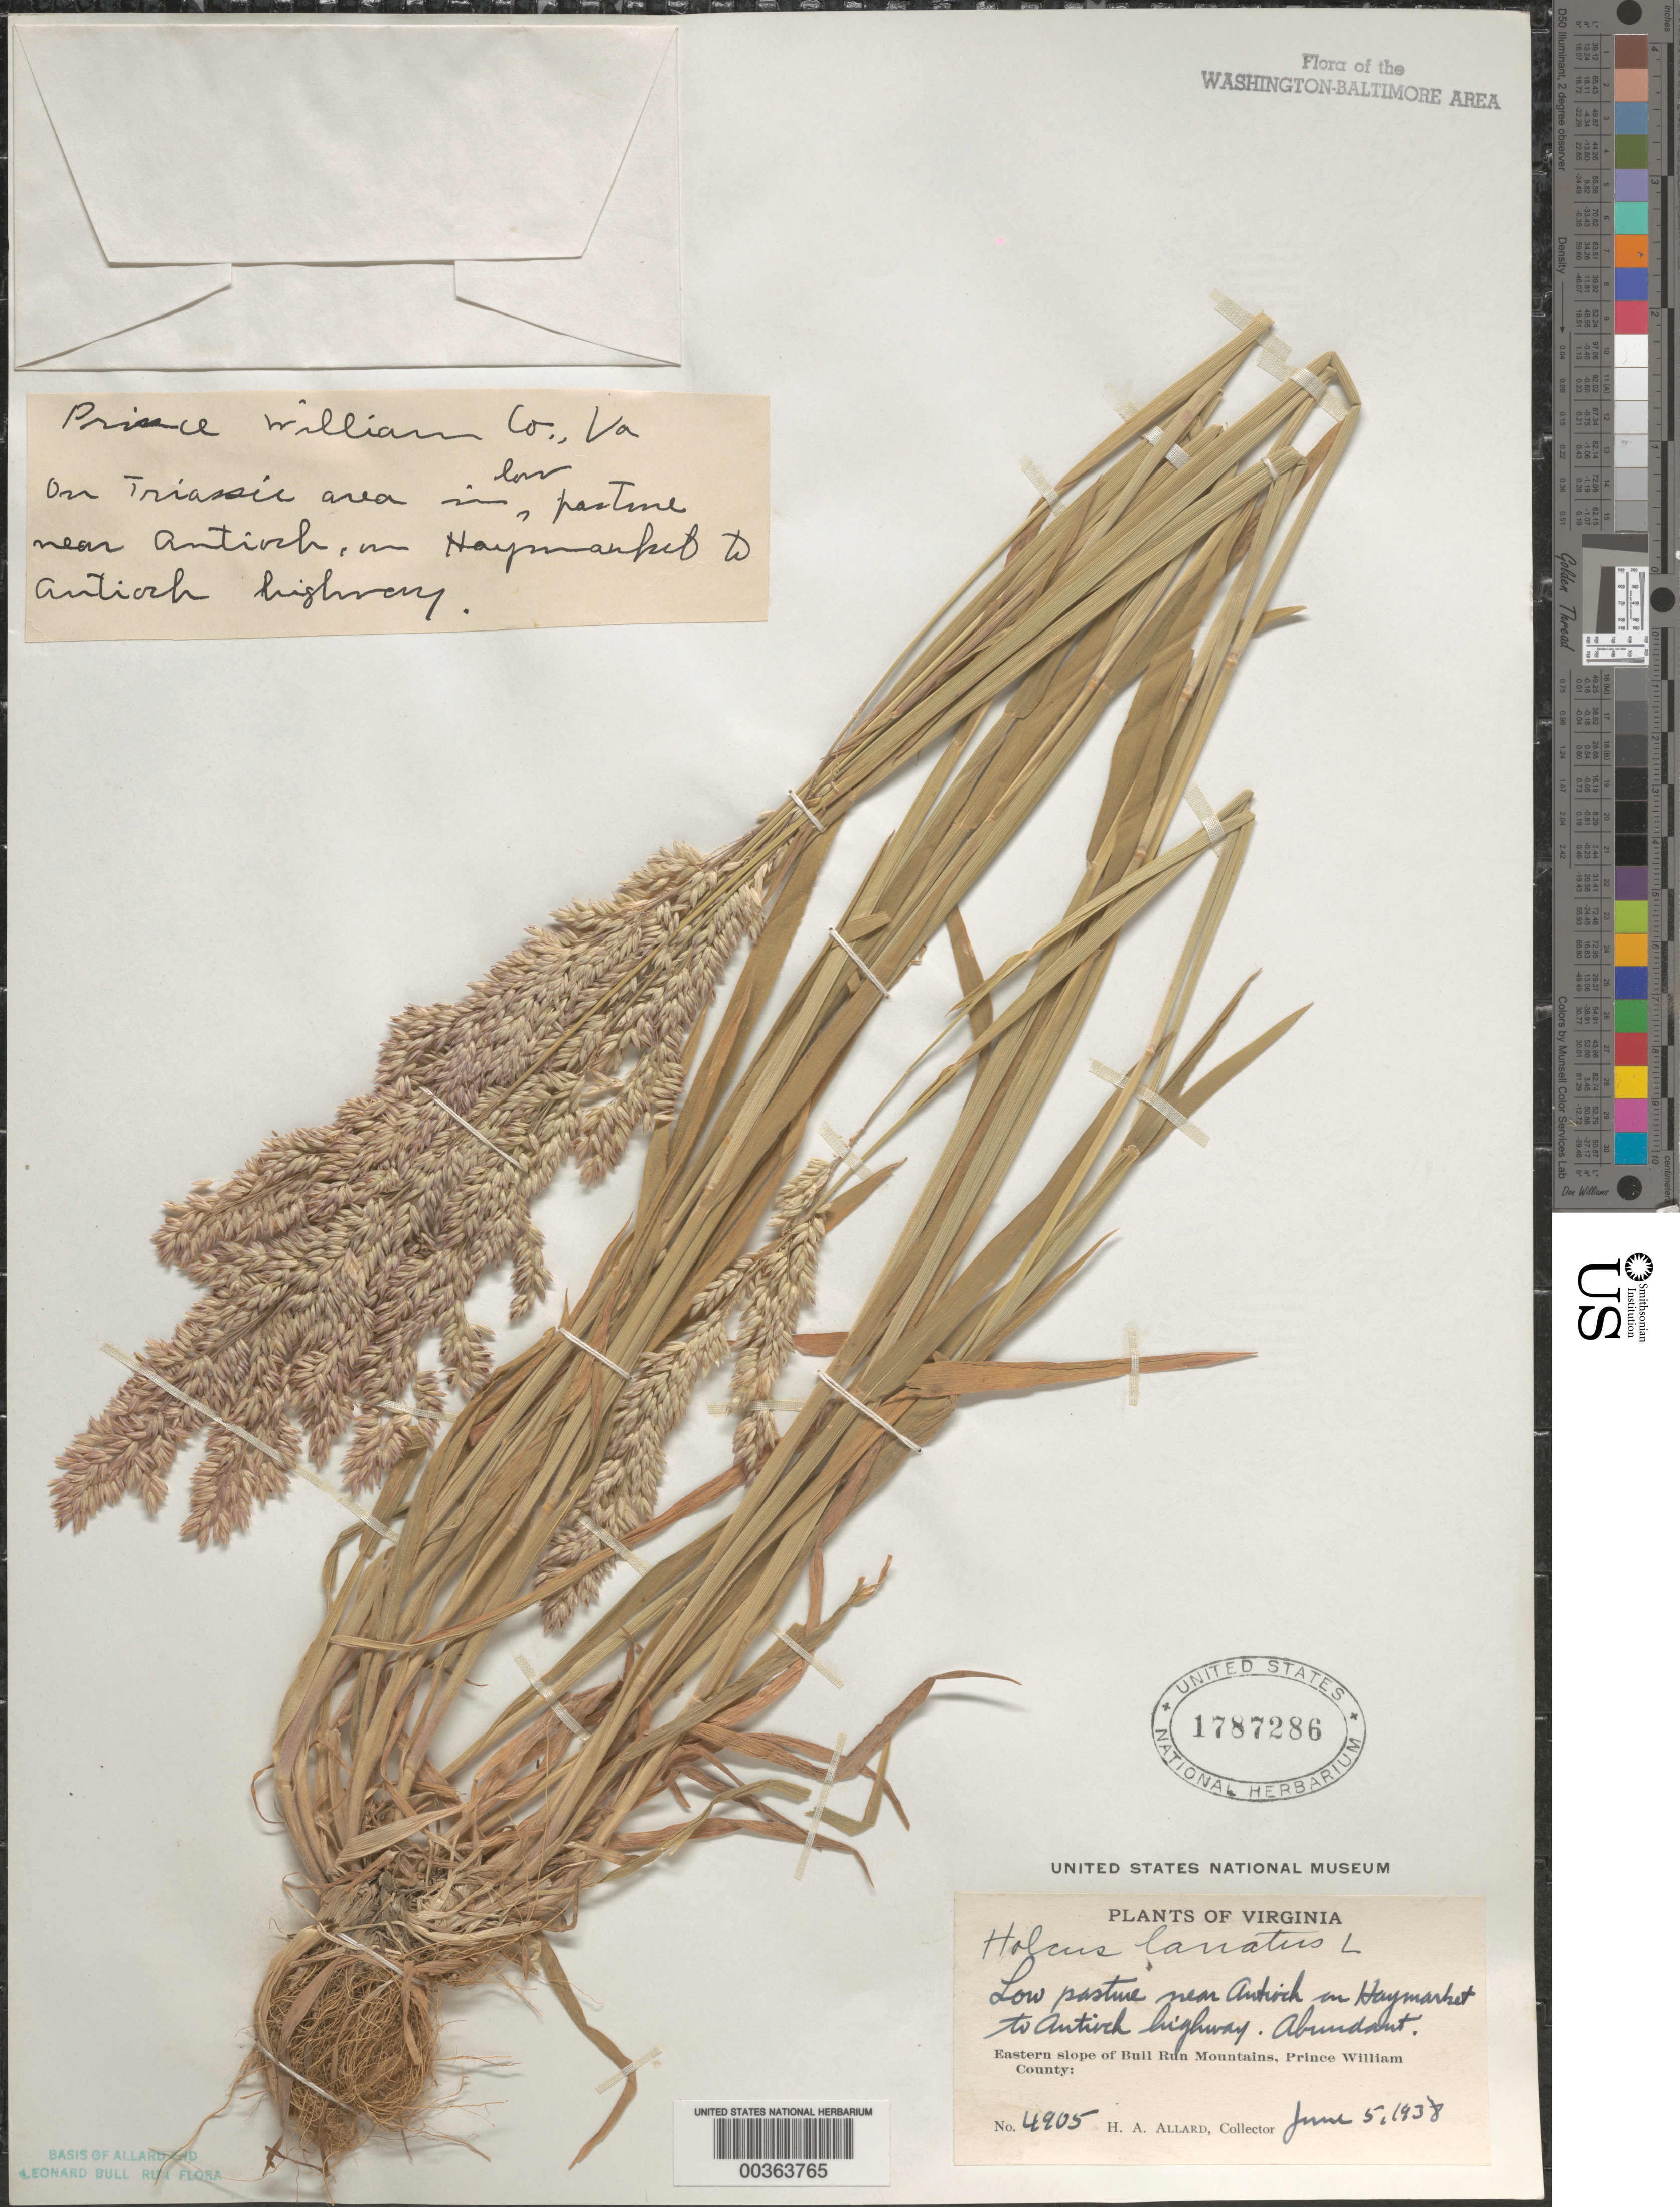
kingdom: Plantae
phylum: Tracheophyta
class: Liliopsida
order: Poales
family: Poaceae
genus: Holcus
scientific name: Holcus lanatus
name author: L.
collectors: H. A. Allard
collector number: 4905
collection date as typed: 05 Jun 1938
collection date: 1938-06-05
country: United States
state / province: Virginia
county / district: Prince William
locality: Antioch-Haymarket to Antioch Highway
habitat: Low pasture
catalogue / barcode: US 1787286